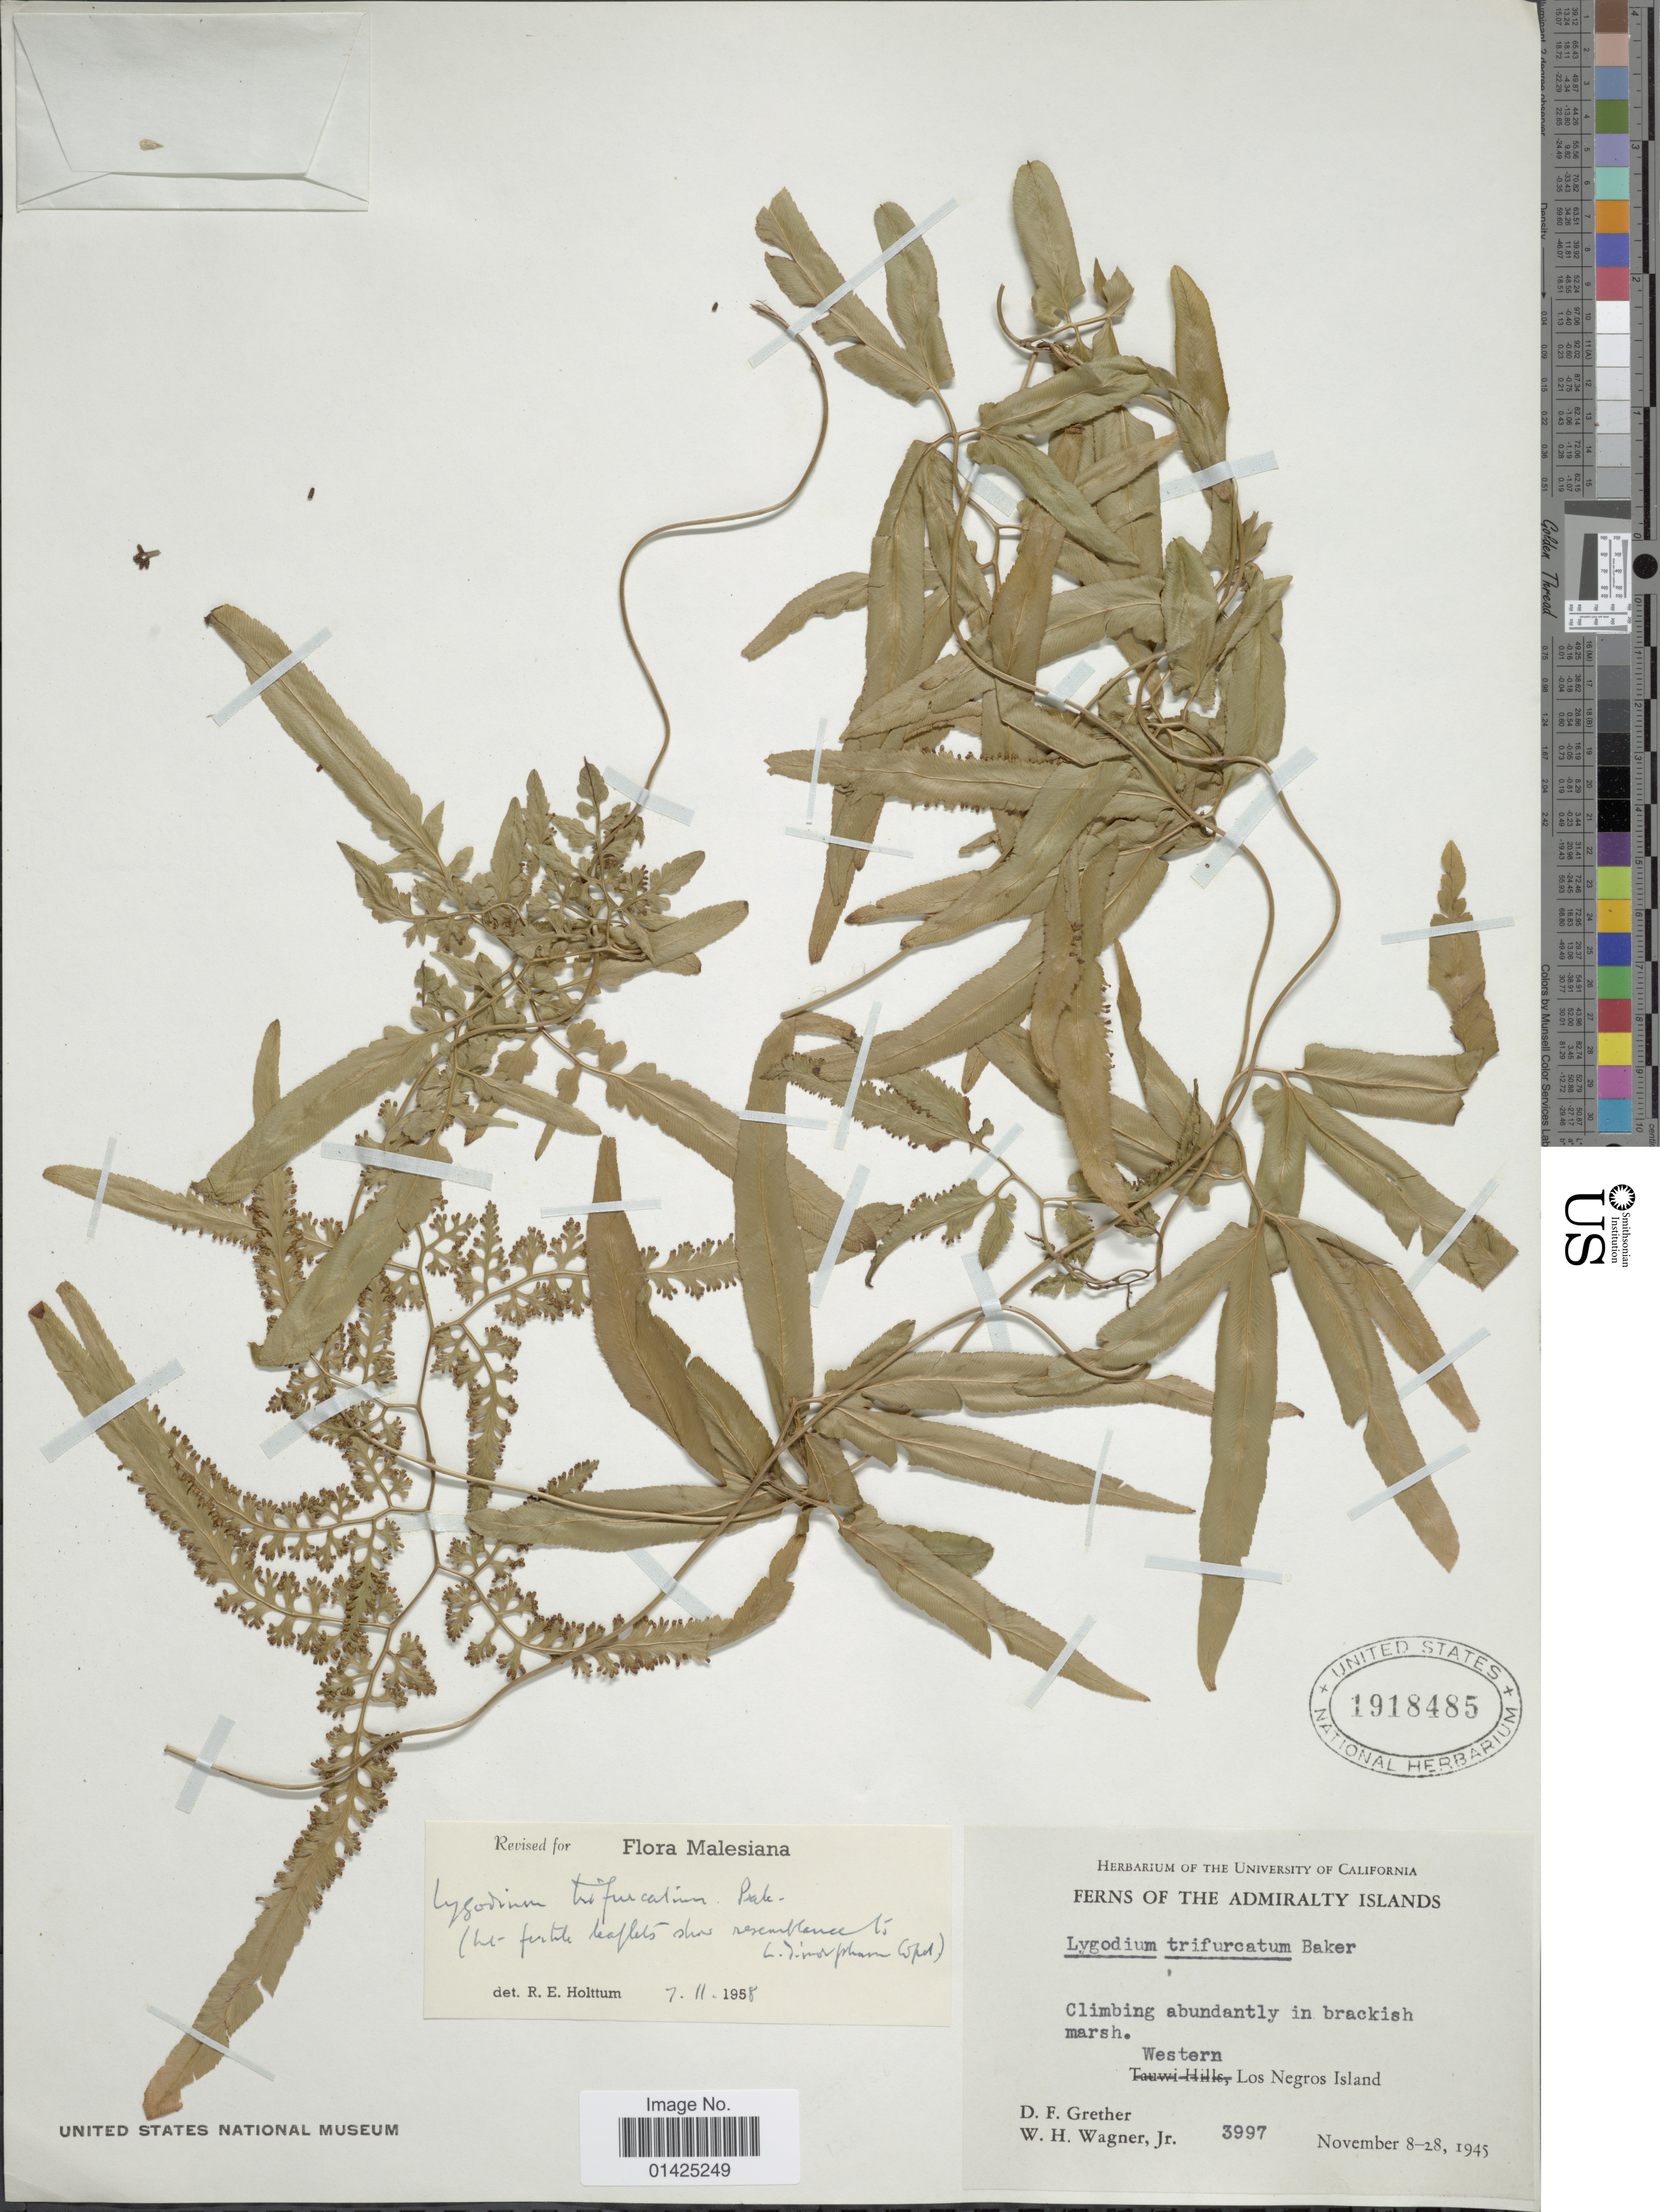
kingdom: Plantae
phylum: Tracheophyta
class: Polypodiopsida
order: Schizaeales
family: Lygodiaceae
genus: Lygodium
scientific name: Lygodium trifurcatum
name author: Baker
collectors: D. F. Grether & W. H. Wagner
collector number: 3997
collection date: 1945-11-08/1945-11-28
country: Papua New Guinea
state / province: Manus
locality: The Admiralty Islands, Western, Los Negros Island.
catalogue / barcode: US 1918485